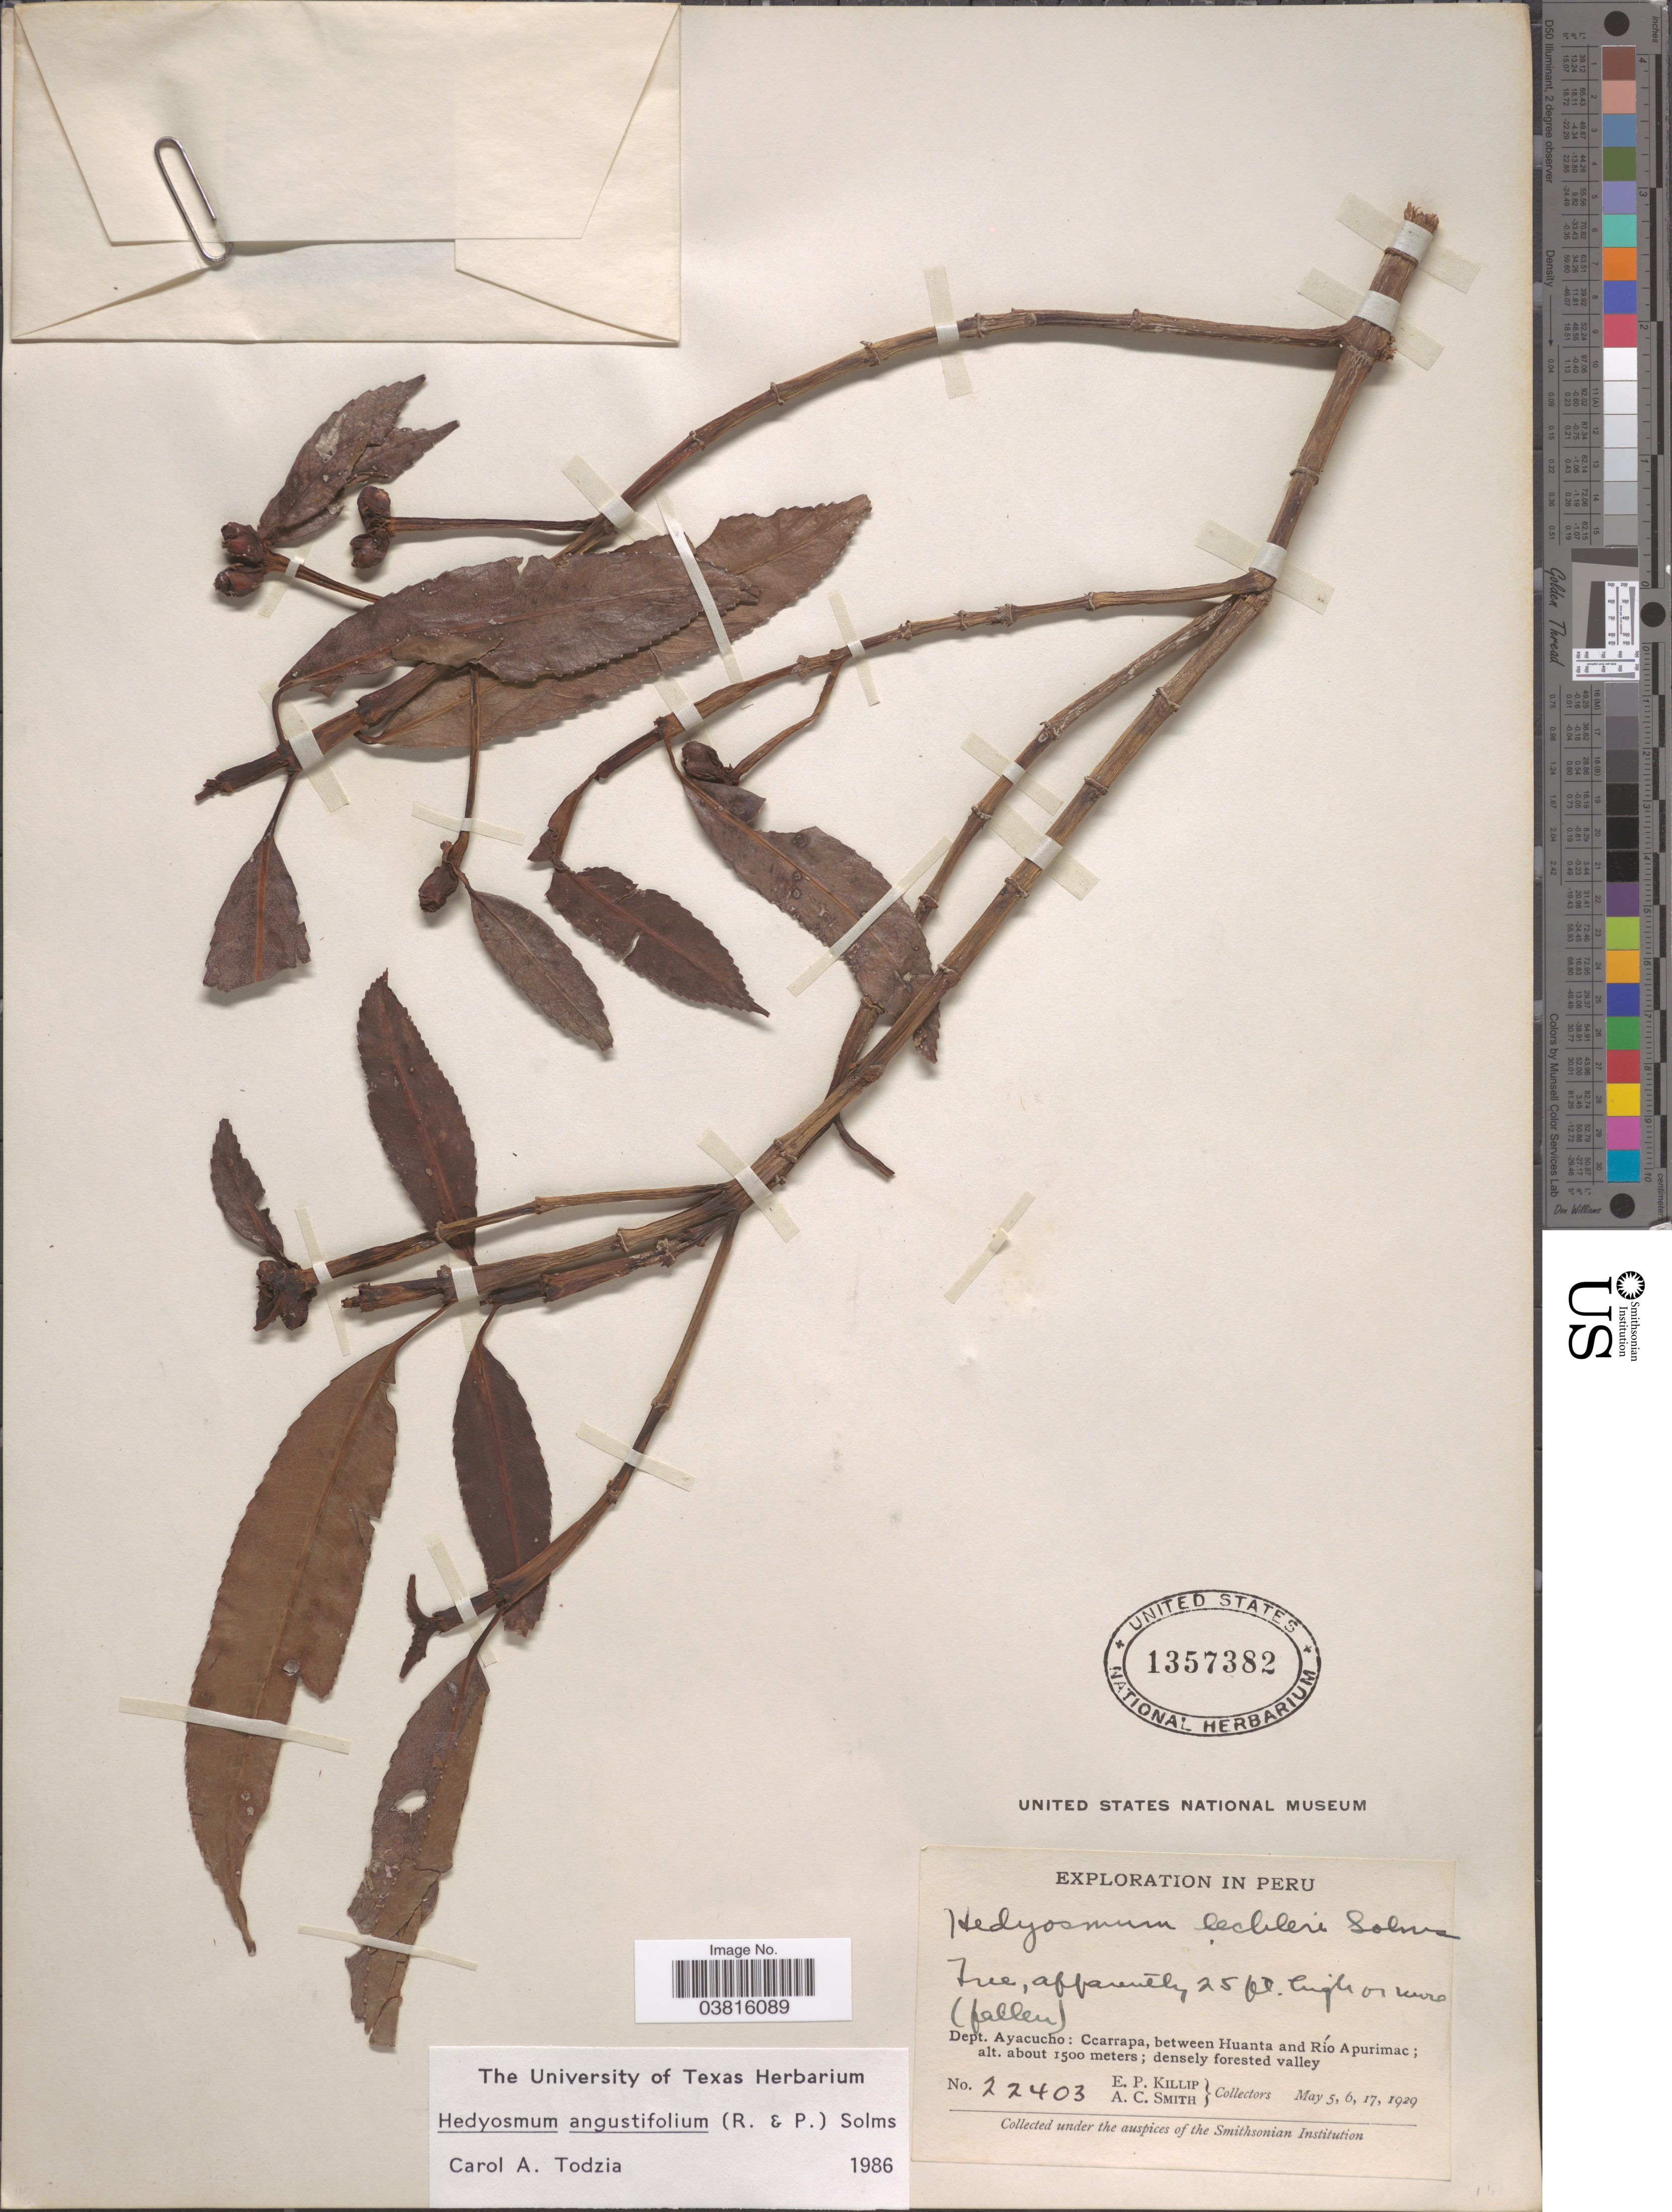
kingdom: Plantae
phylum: Tracheophyta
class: Magnoliopsida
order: Chloranthales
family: Chloranthaceae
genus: Hedyosmum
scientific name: Hedyosmum angustifolium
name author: Solms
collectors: E. P. Killip & A. C. Smith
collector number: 22403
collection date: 1929-05-05/1929-05-17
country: Peru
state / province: Ayacucho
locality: Dept. Ayacucho: Ccarrapa, between Huanta and Río Apurimac; densely forested valley.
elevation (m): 1500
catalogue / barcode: US 1357382